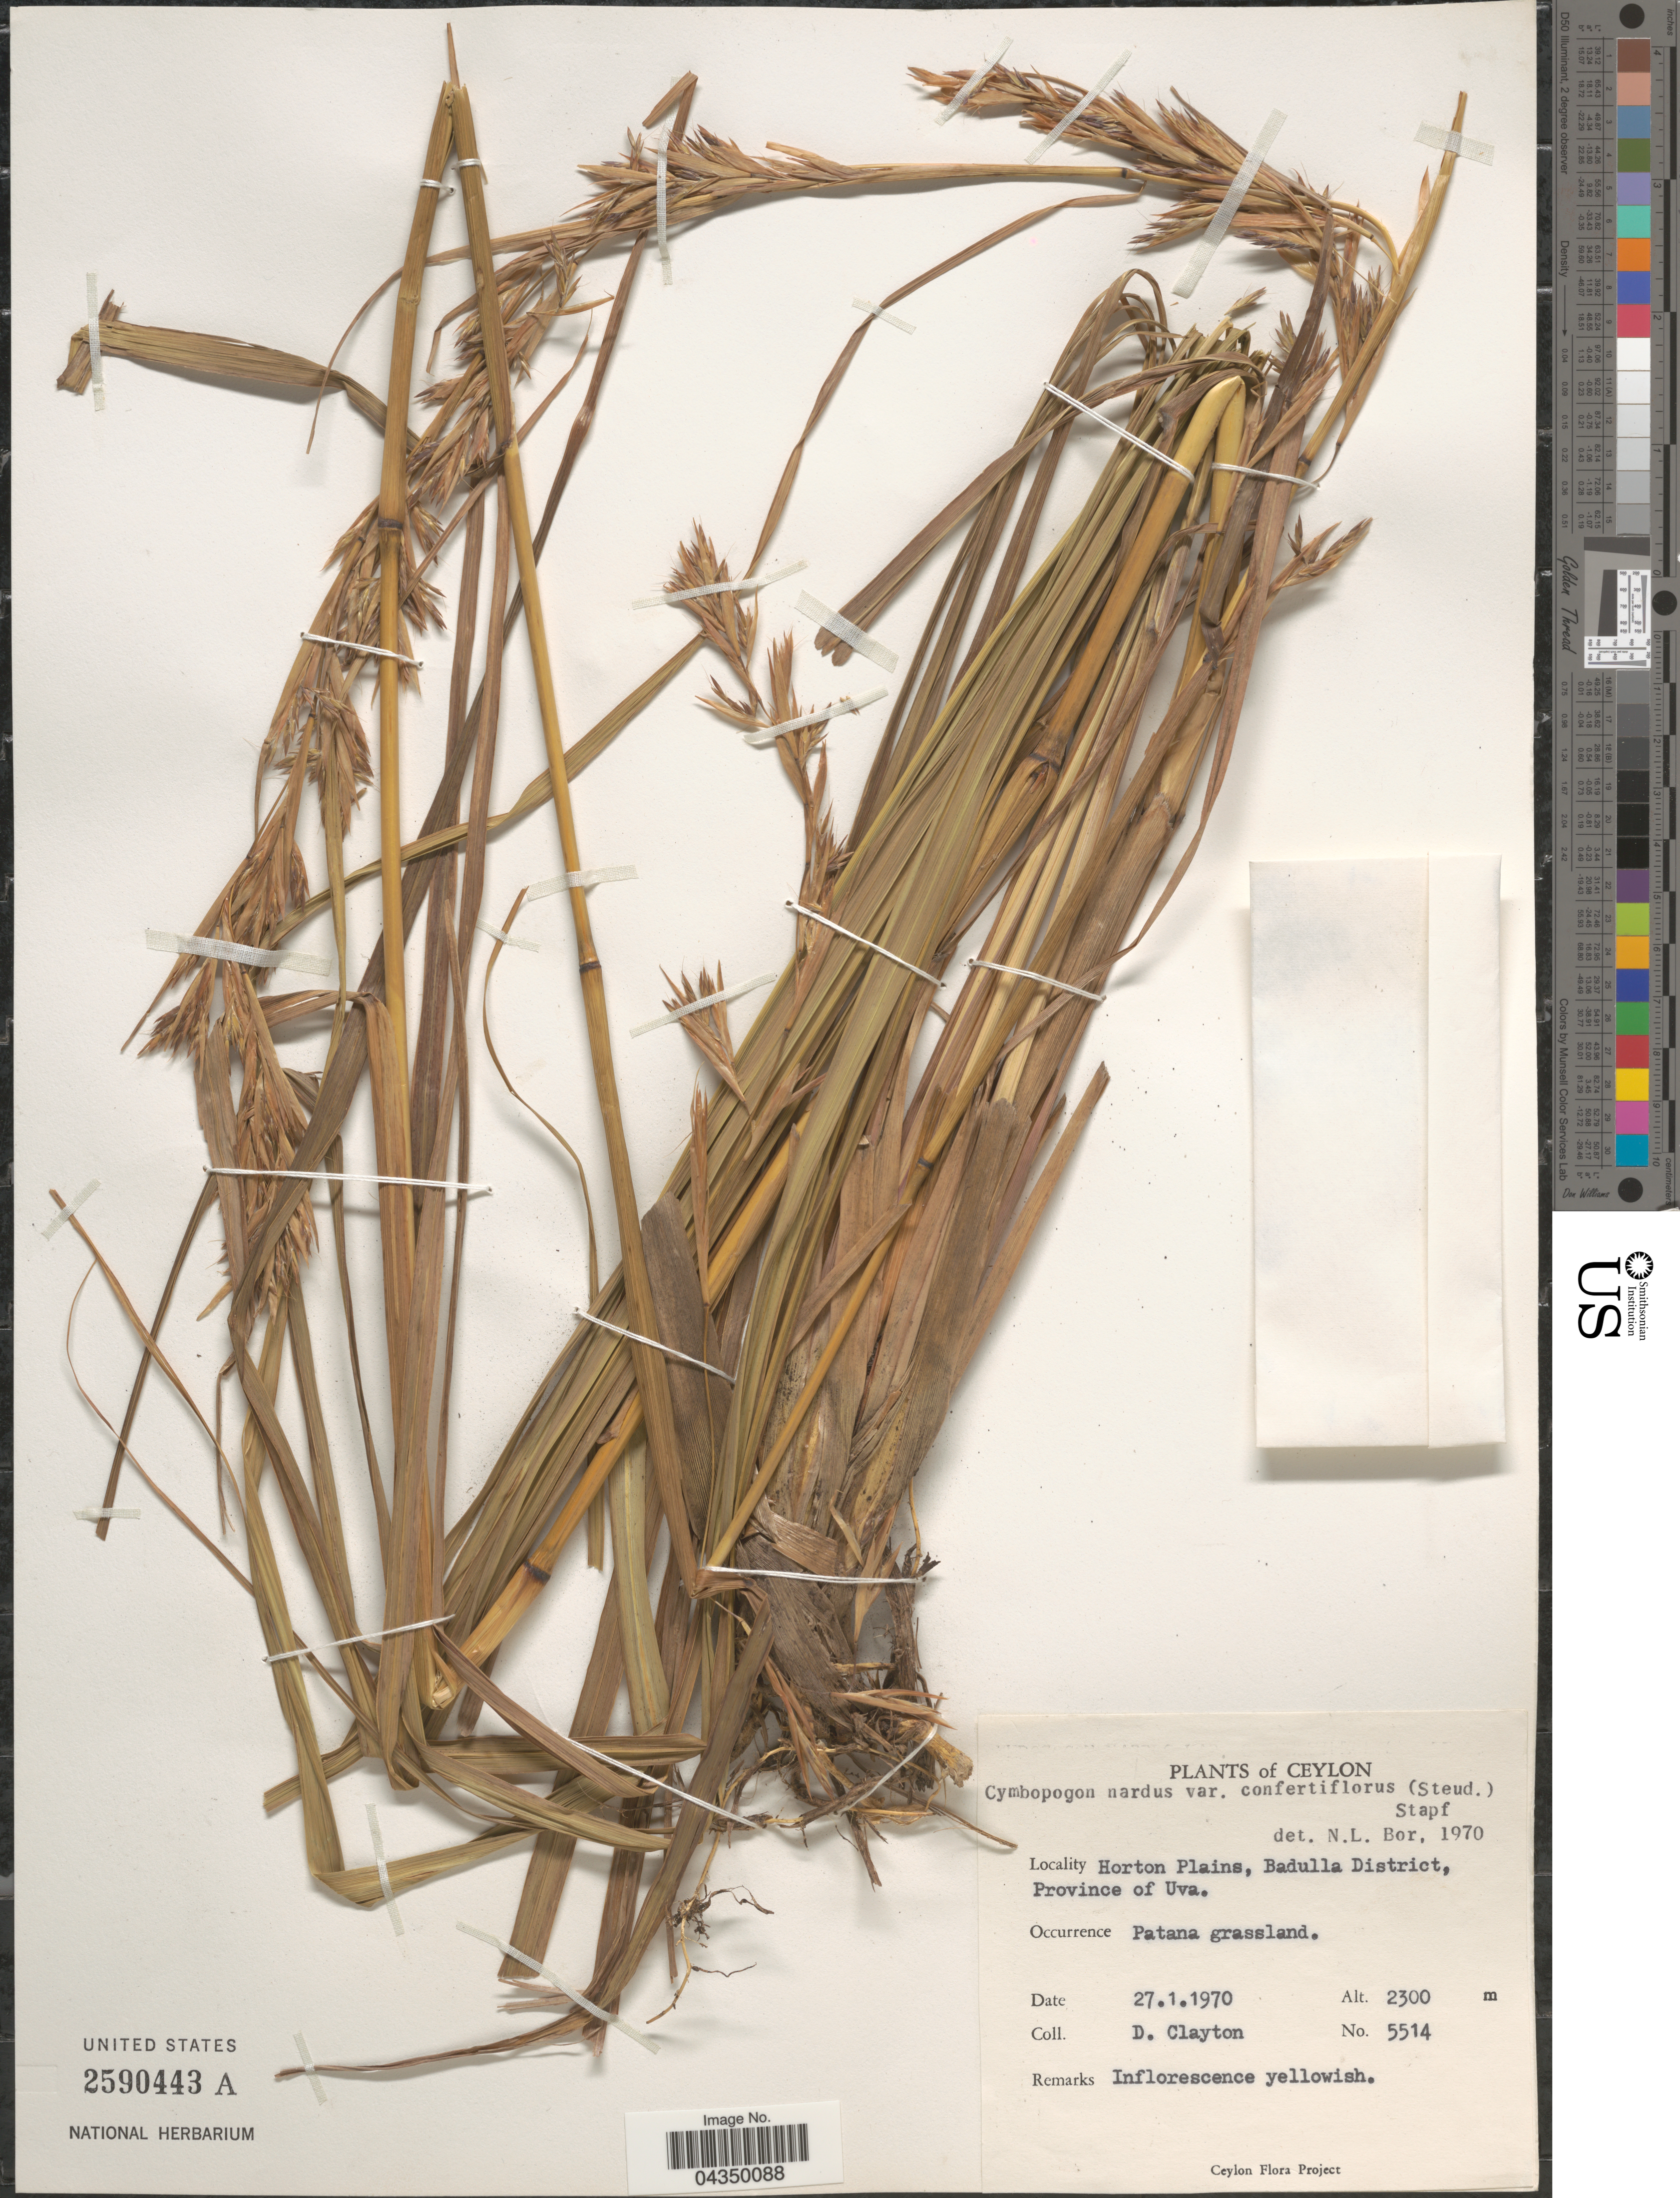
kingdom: Plantae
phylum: Tracheophyta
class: Liliopsida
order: Poales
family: Poaceae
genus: Cymbopogon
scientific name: Cymbopogon nardus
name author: (L.) Rendle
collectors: D. Clayton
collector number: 5514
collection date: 1970-01-27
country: Sri Lanka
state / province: Uva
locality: Ceylon. Horton Plains, Badulla District, Province of Uva.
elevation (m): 2300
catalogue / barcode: US 2590443A